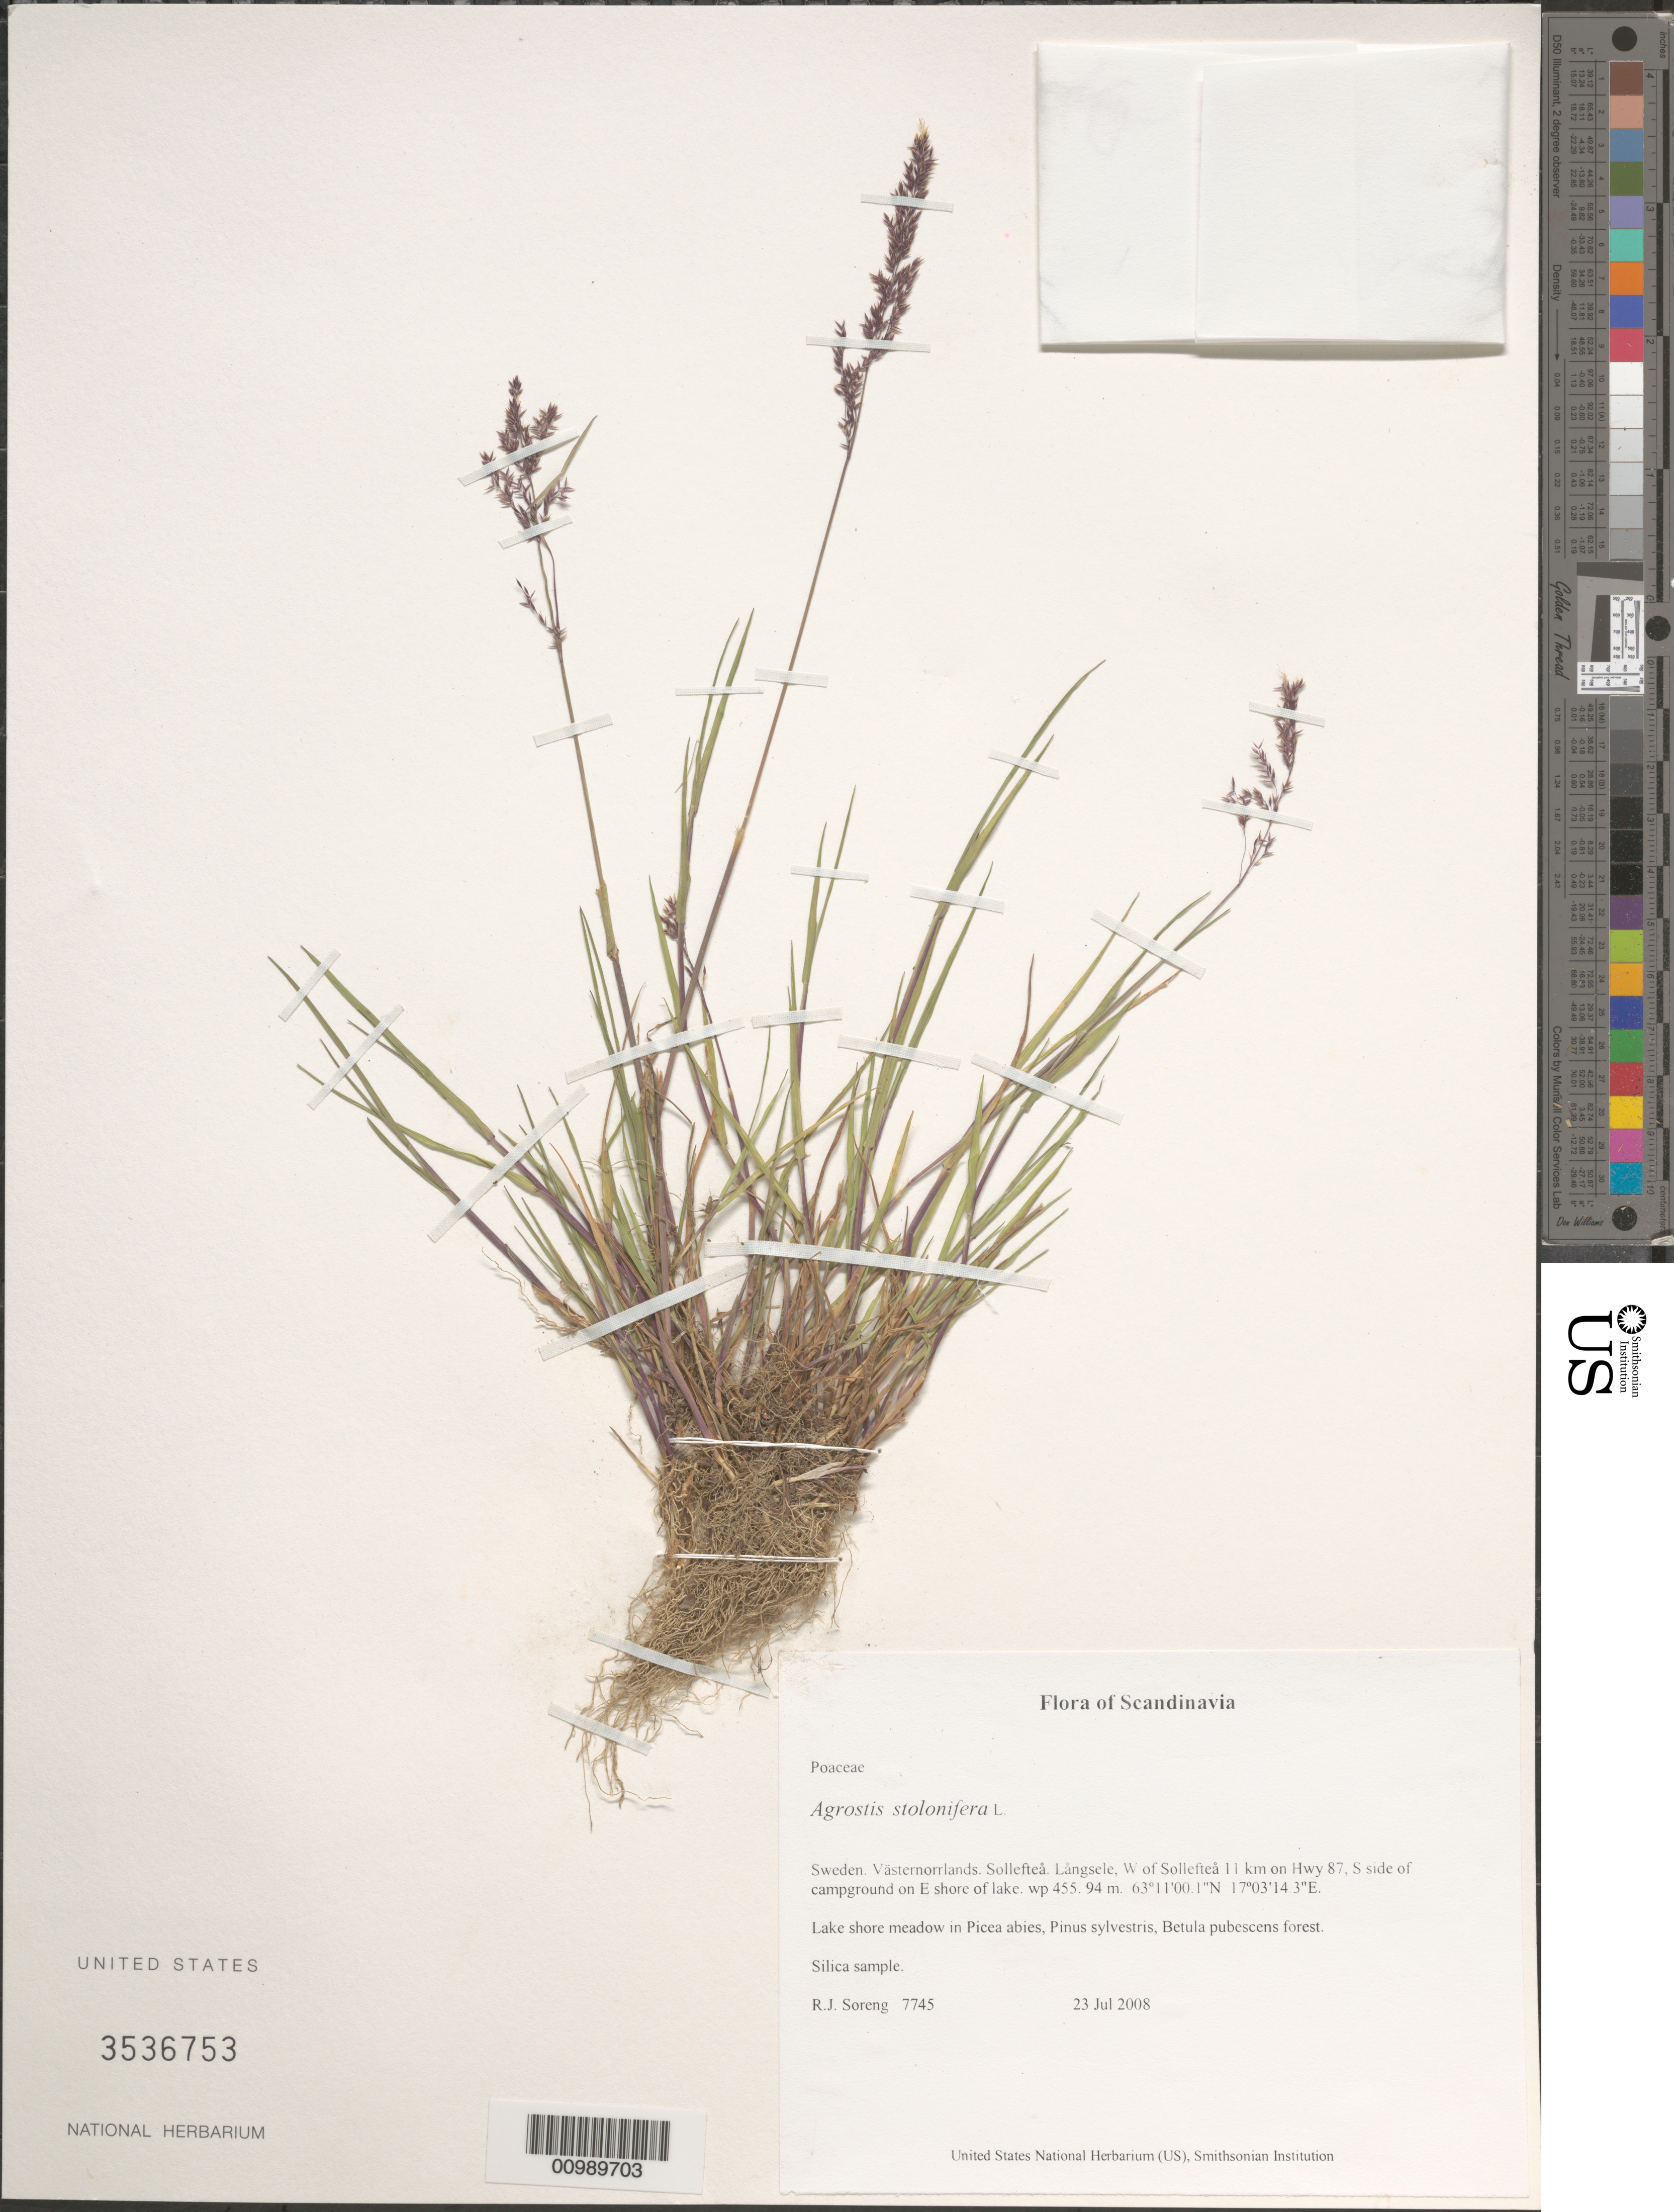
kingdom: Plantae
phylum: Tracheophyta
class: Liliopsida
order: Poales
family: Poaceae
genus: Agrostis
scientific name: Agrostis stolonifera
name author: L.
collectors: R. J. Soreng & N. L. Soreng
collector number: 7745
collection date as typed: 23 Jul 2008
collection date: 2008-07-23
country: Sweden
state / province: Västernorrland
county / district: Sollefteå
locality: Långsele, W of Sollefteå 11 km on Hwy 87, S side of campground on E shore of lake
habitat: Lake shore meadow in Picea abies, Pinus sylvestris, Betula pubescens forest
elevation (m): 94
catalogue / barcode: US 3536753